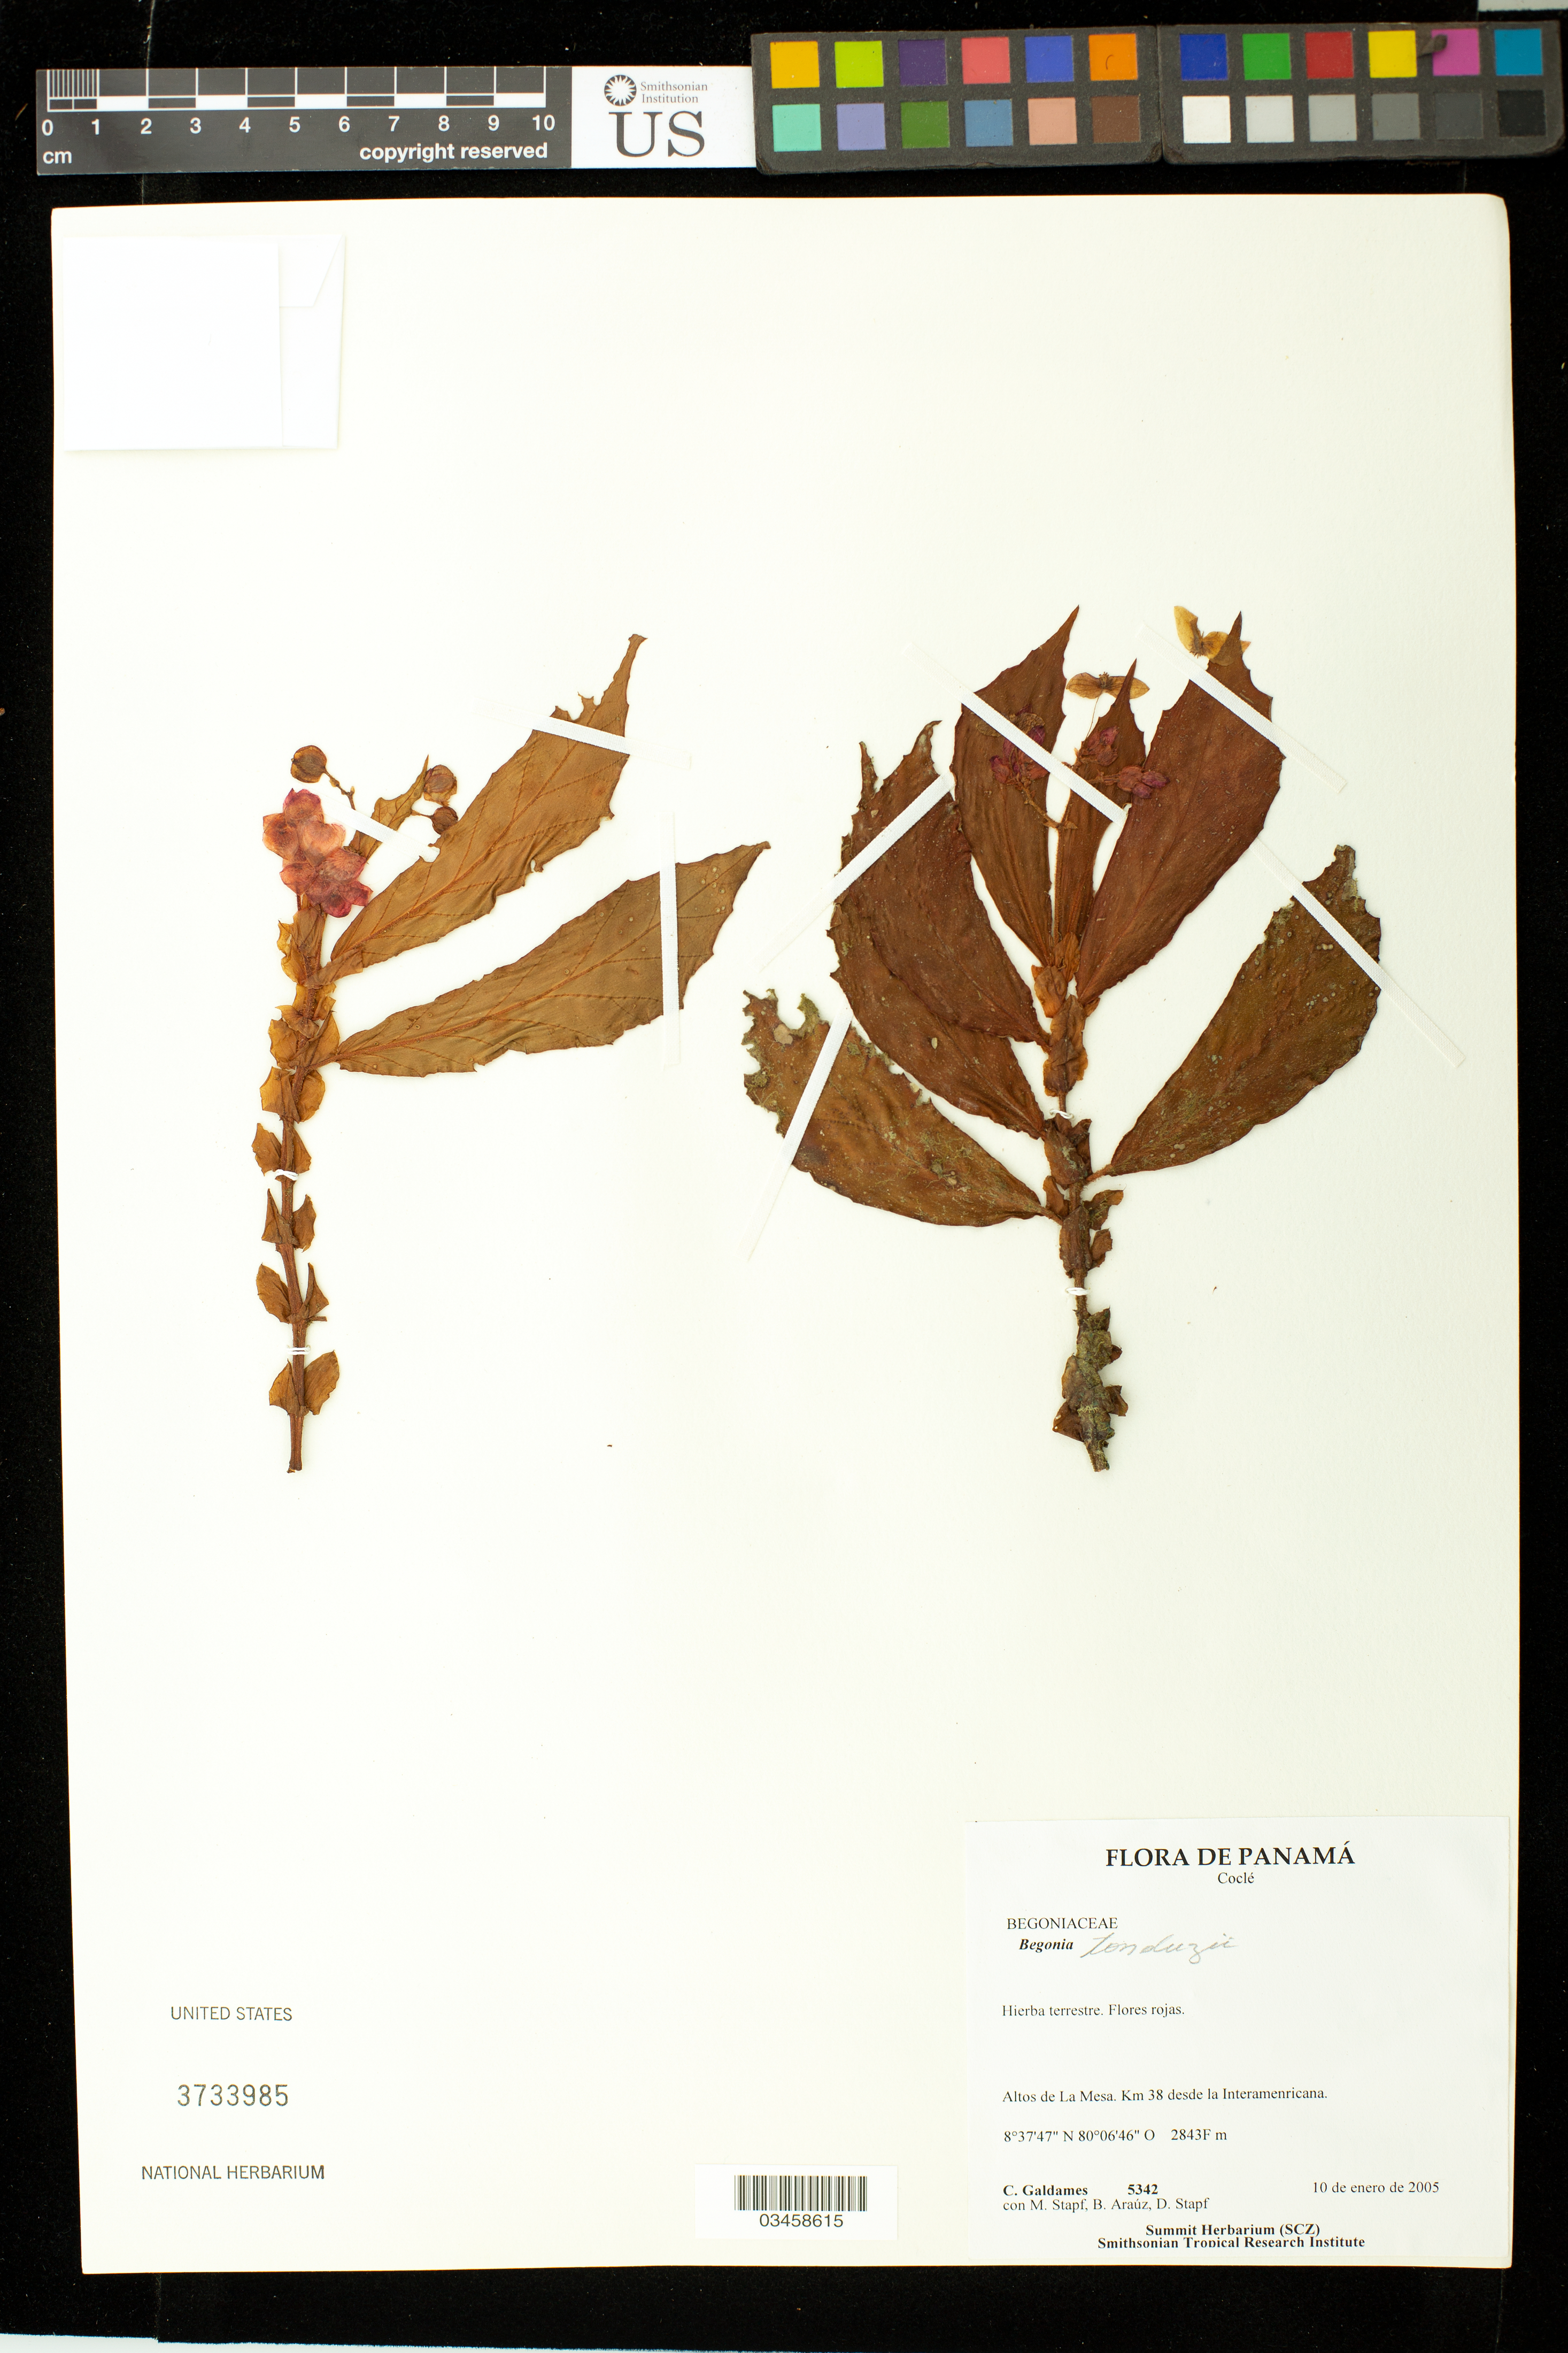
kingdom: Plantae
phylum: Tracheophyta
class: Magnoliopsida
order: Cucurbitales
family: Begoniaceae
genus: Begonia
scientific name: Begonia tonduzii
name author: C. DC.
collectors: C. Galdames, M. Stapf, B. Araúz & D. Stapf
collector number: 5342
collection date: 2005-01-10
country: Panama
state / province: Coclé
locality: Altos de La Mesa, km 38 desde la Interamericana.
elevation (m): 867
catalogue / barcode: US 3733985